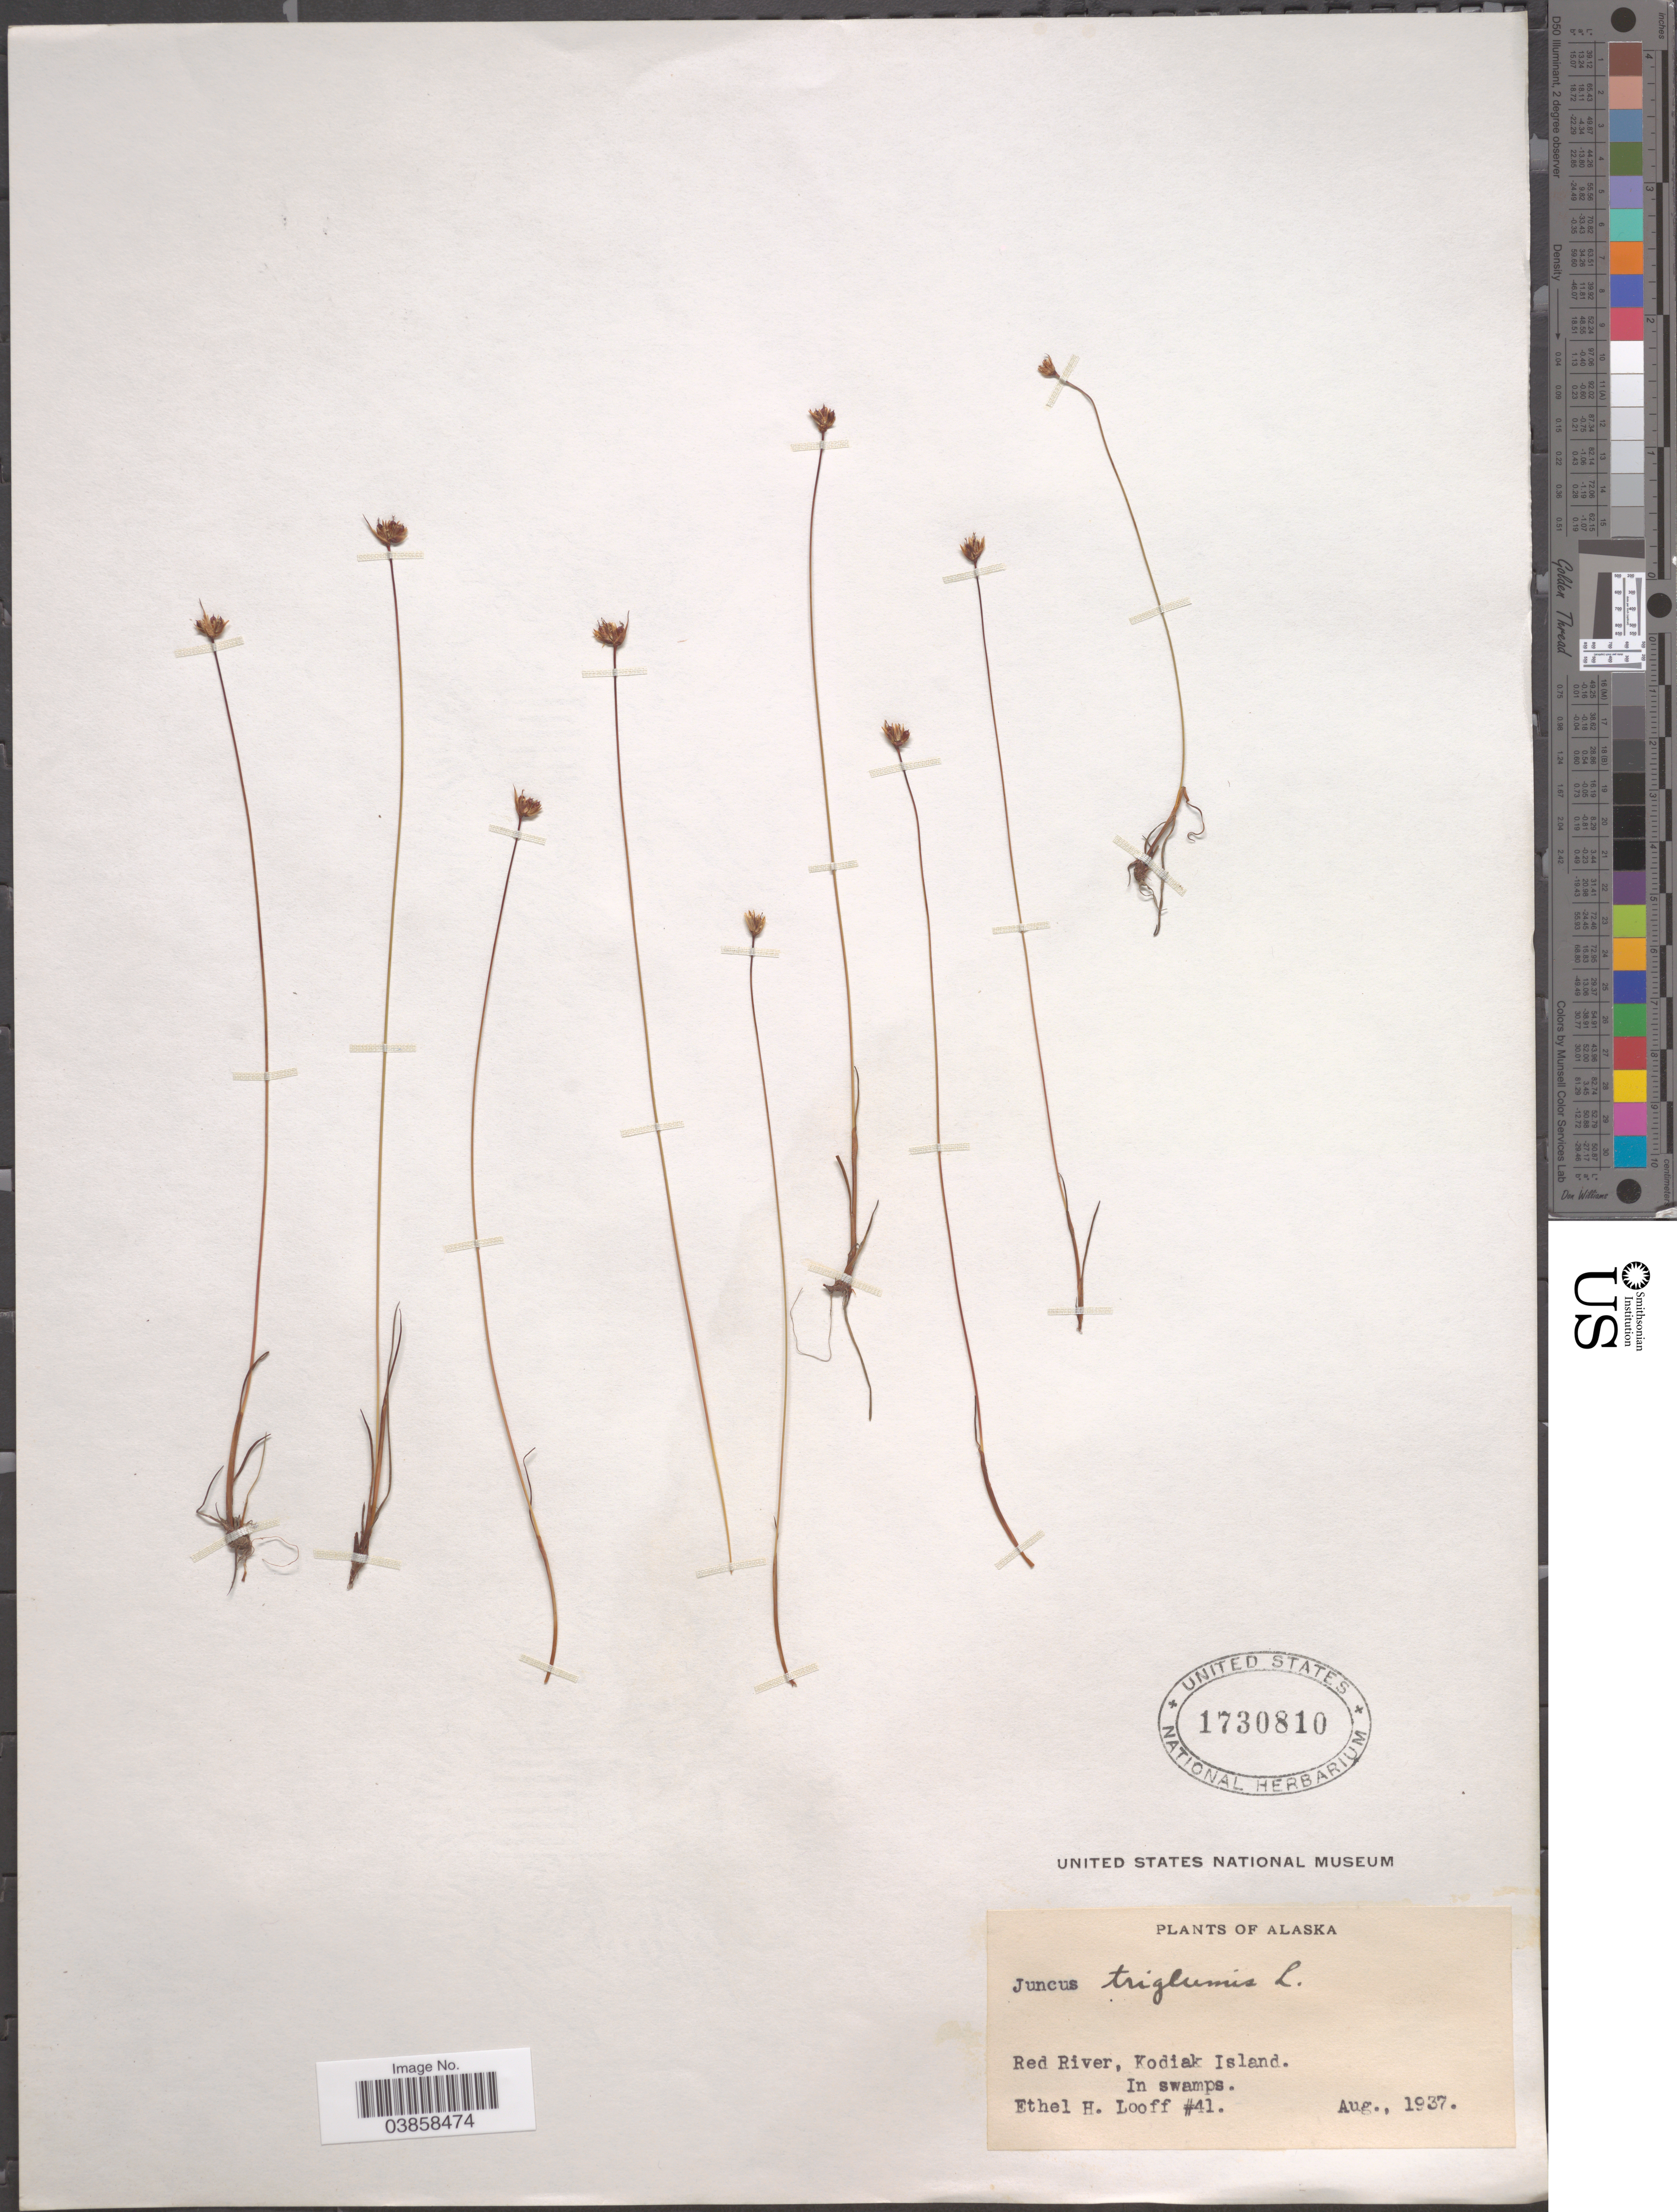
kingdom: Plantae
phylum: Tracheophyta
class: Liliopsida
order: Poales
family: Juncaceae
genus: Juncus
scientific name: Juncus triglumis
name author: L.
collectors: E. Looff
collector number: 41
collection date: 1937-08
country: United States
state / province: Alaska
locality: Red River, Kodiak Island.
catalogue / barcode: US 1730810